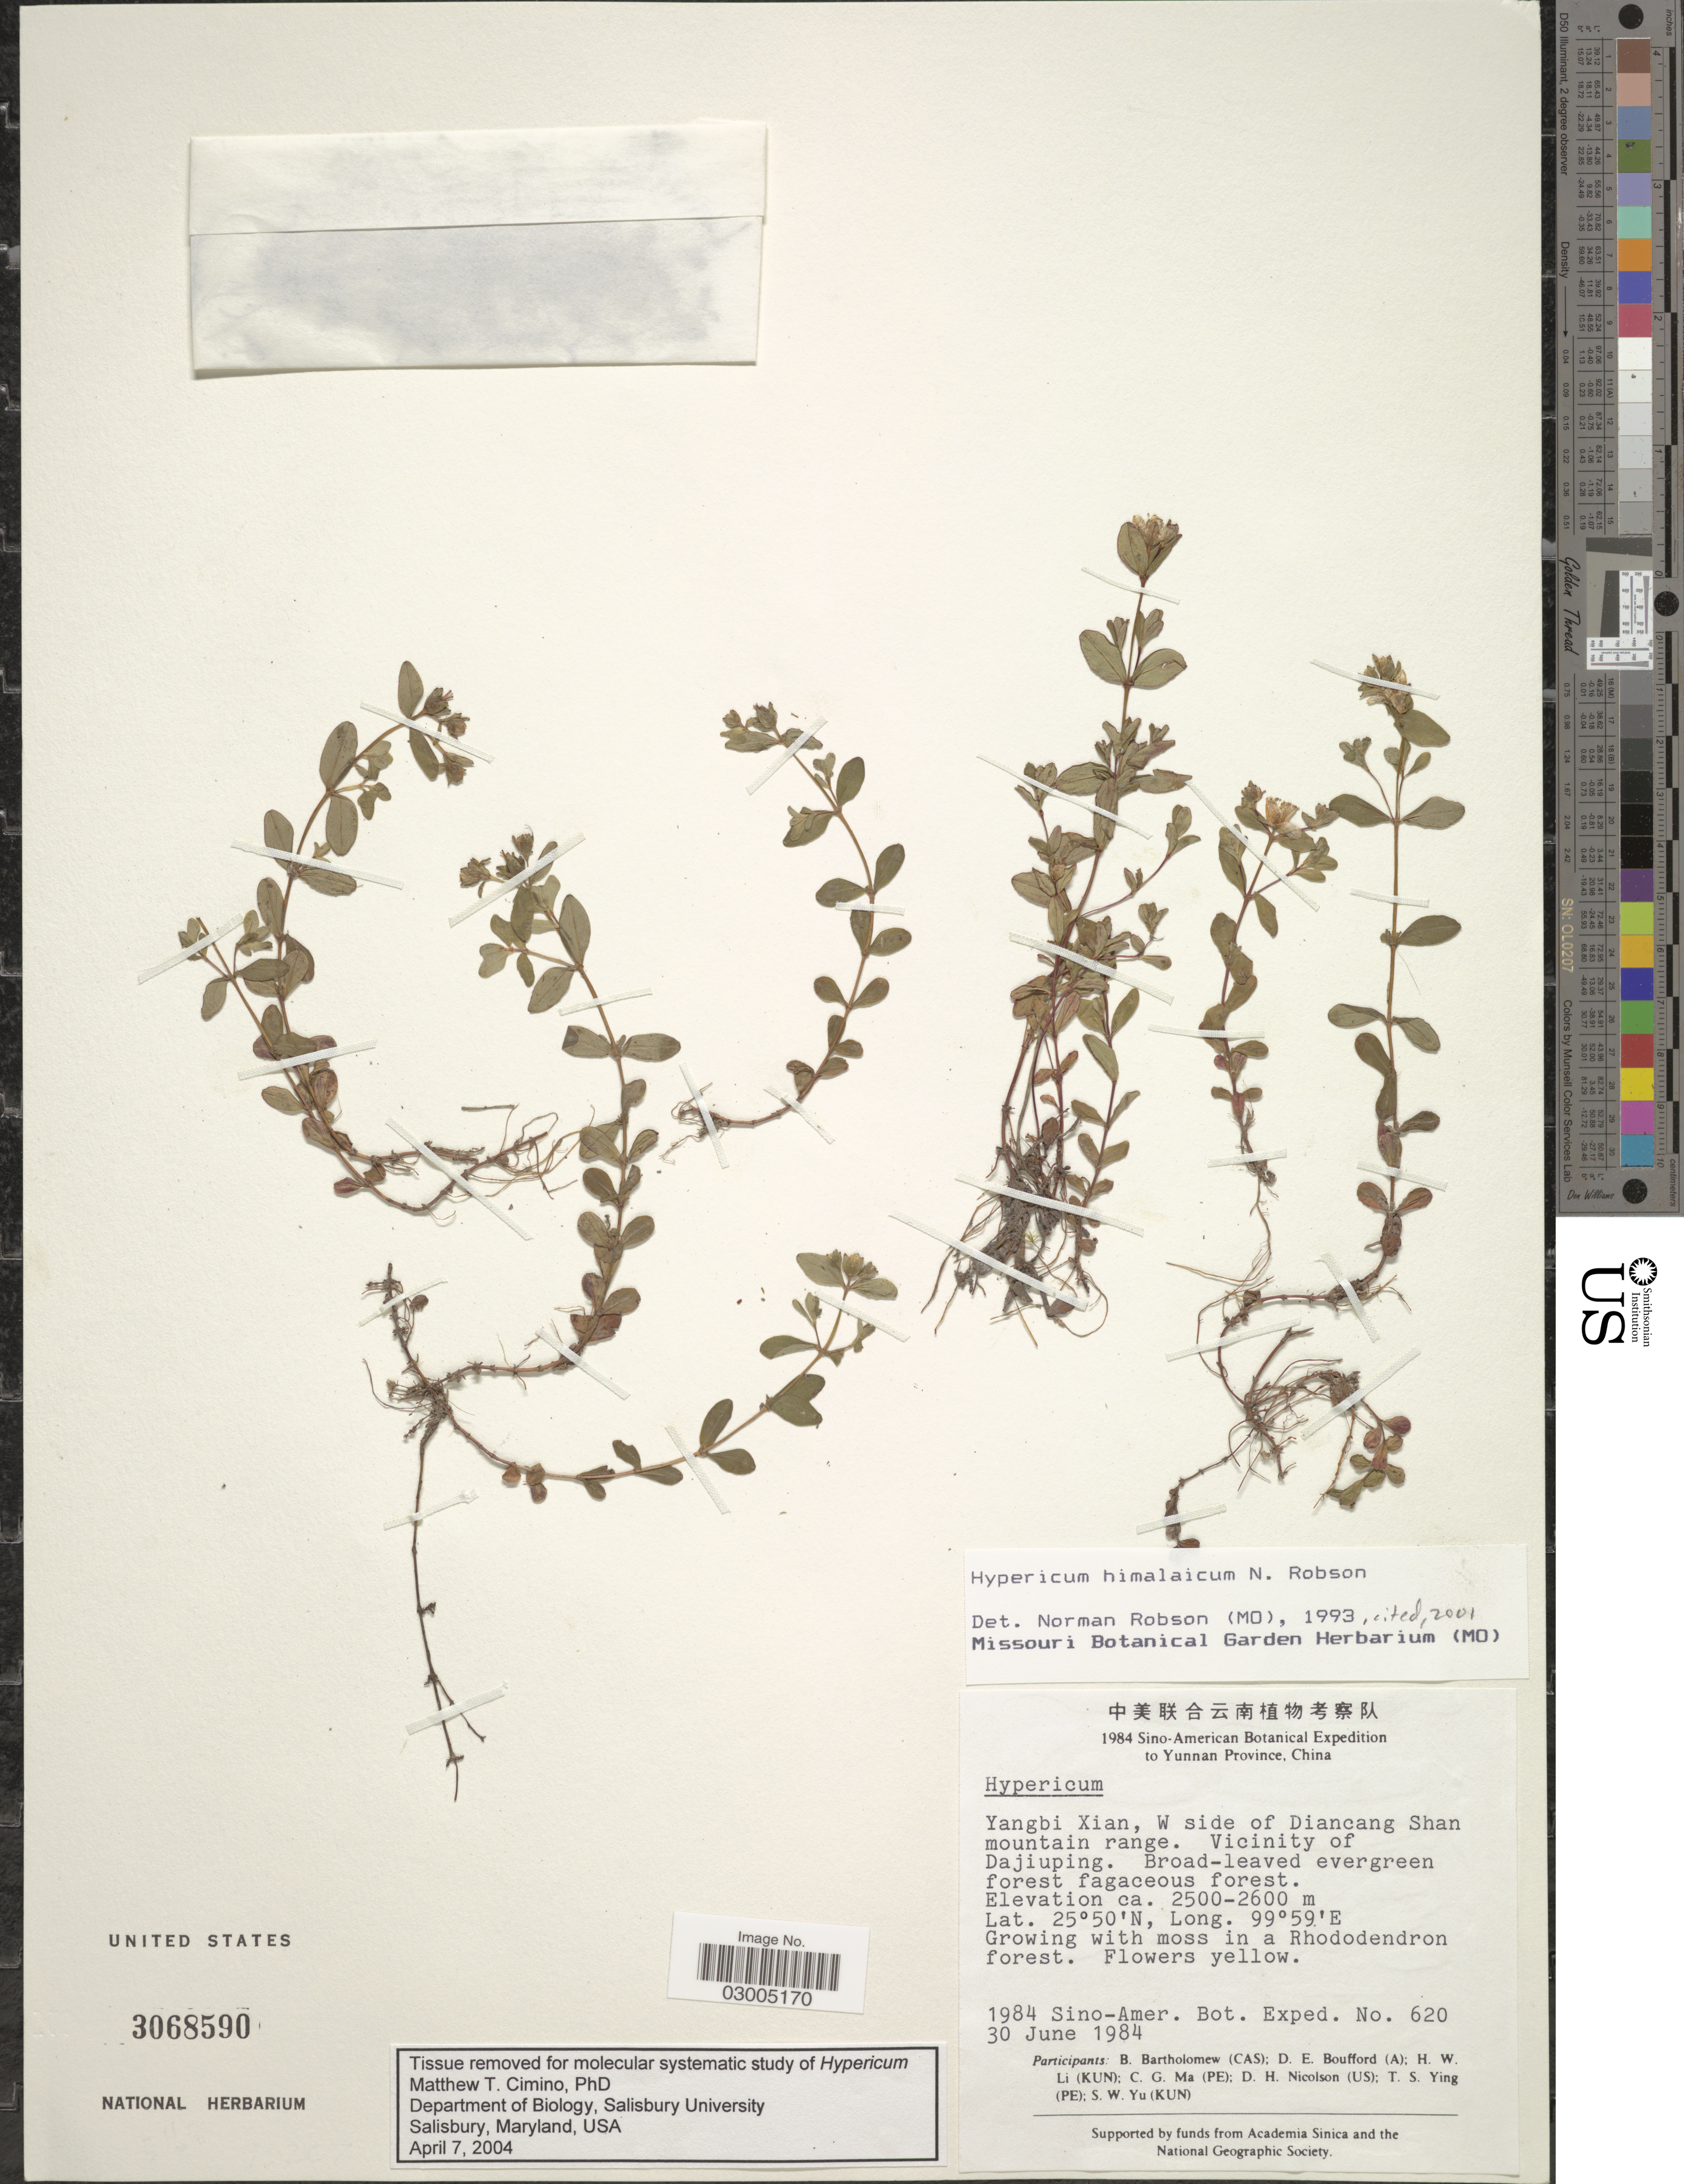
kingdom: Plantae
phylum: Tracheophyta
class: Magnoliopsida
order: Malpighiales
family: Hypericaceae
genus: Hypericum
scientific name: Hypericum himalaicum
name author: N. Robson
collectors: Sino-Amer. Bot. Exped. 1984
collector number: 620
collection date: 1984-06-30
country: China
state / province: Yunnan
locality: Yangbi Xian, W side of Diancang Shan mountain range. Vicinity of Dajiuping.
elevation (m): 2500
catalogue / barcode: US 3068590